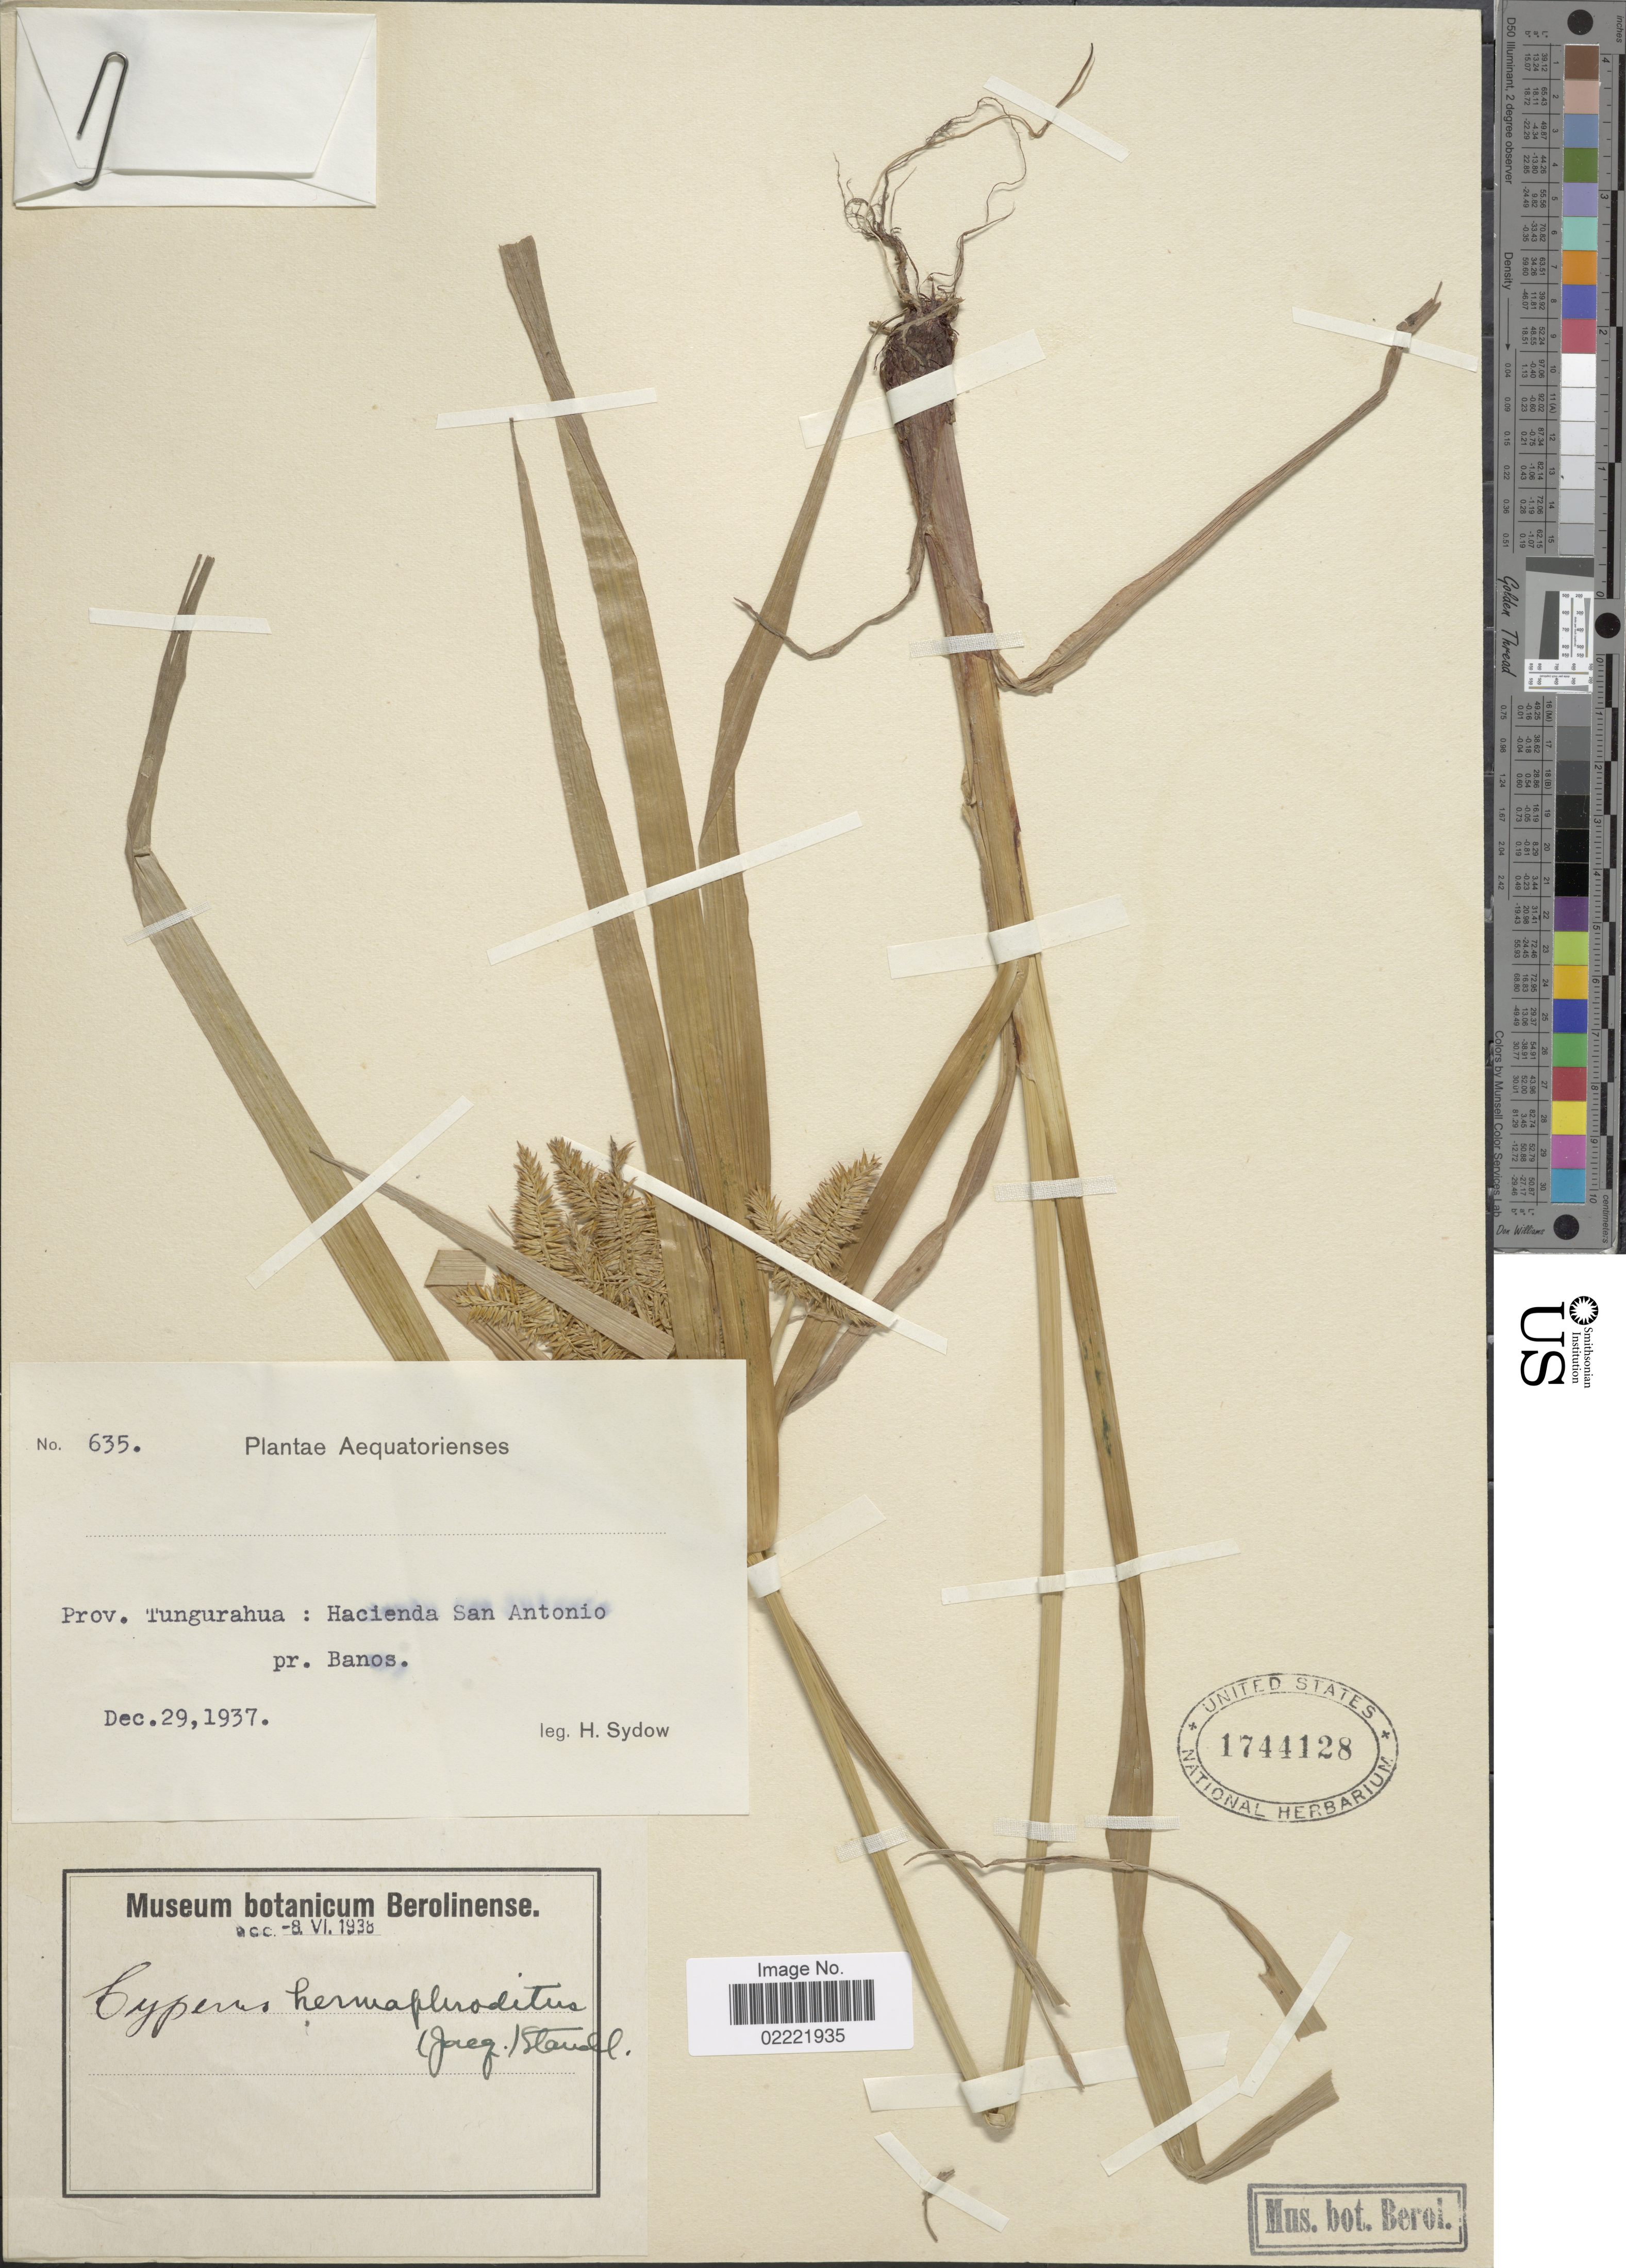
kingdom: Plantae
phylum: Tracheophyta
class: Liliopsida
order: Poales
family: Cyperaceae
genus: Cyperus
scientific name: Cyperus hermaphroditus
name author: (Jacq.) Standl.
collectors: H. Sydow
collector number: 635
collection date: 1937-12-29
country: Ecuador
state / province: Tungurahua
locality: Hacienda San Antonio, pr. Banos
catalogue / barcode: US 1744128